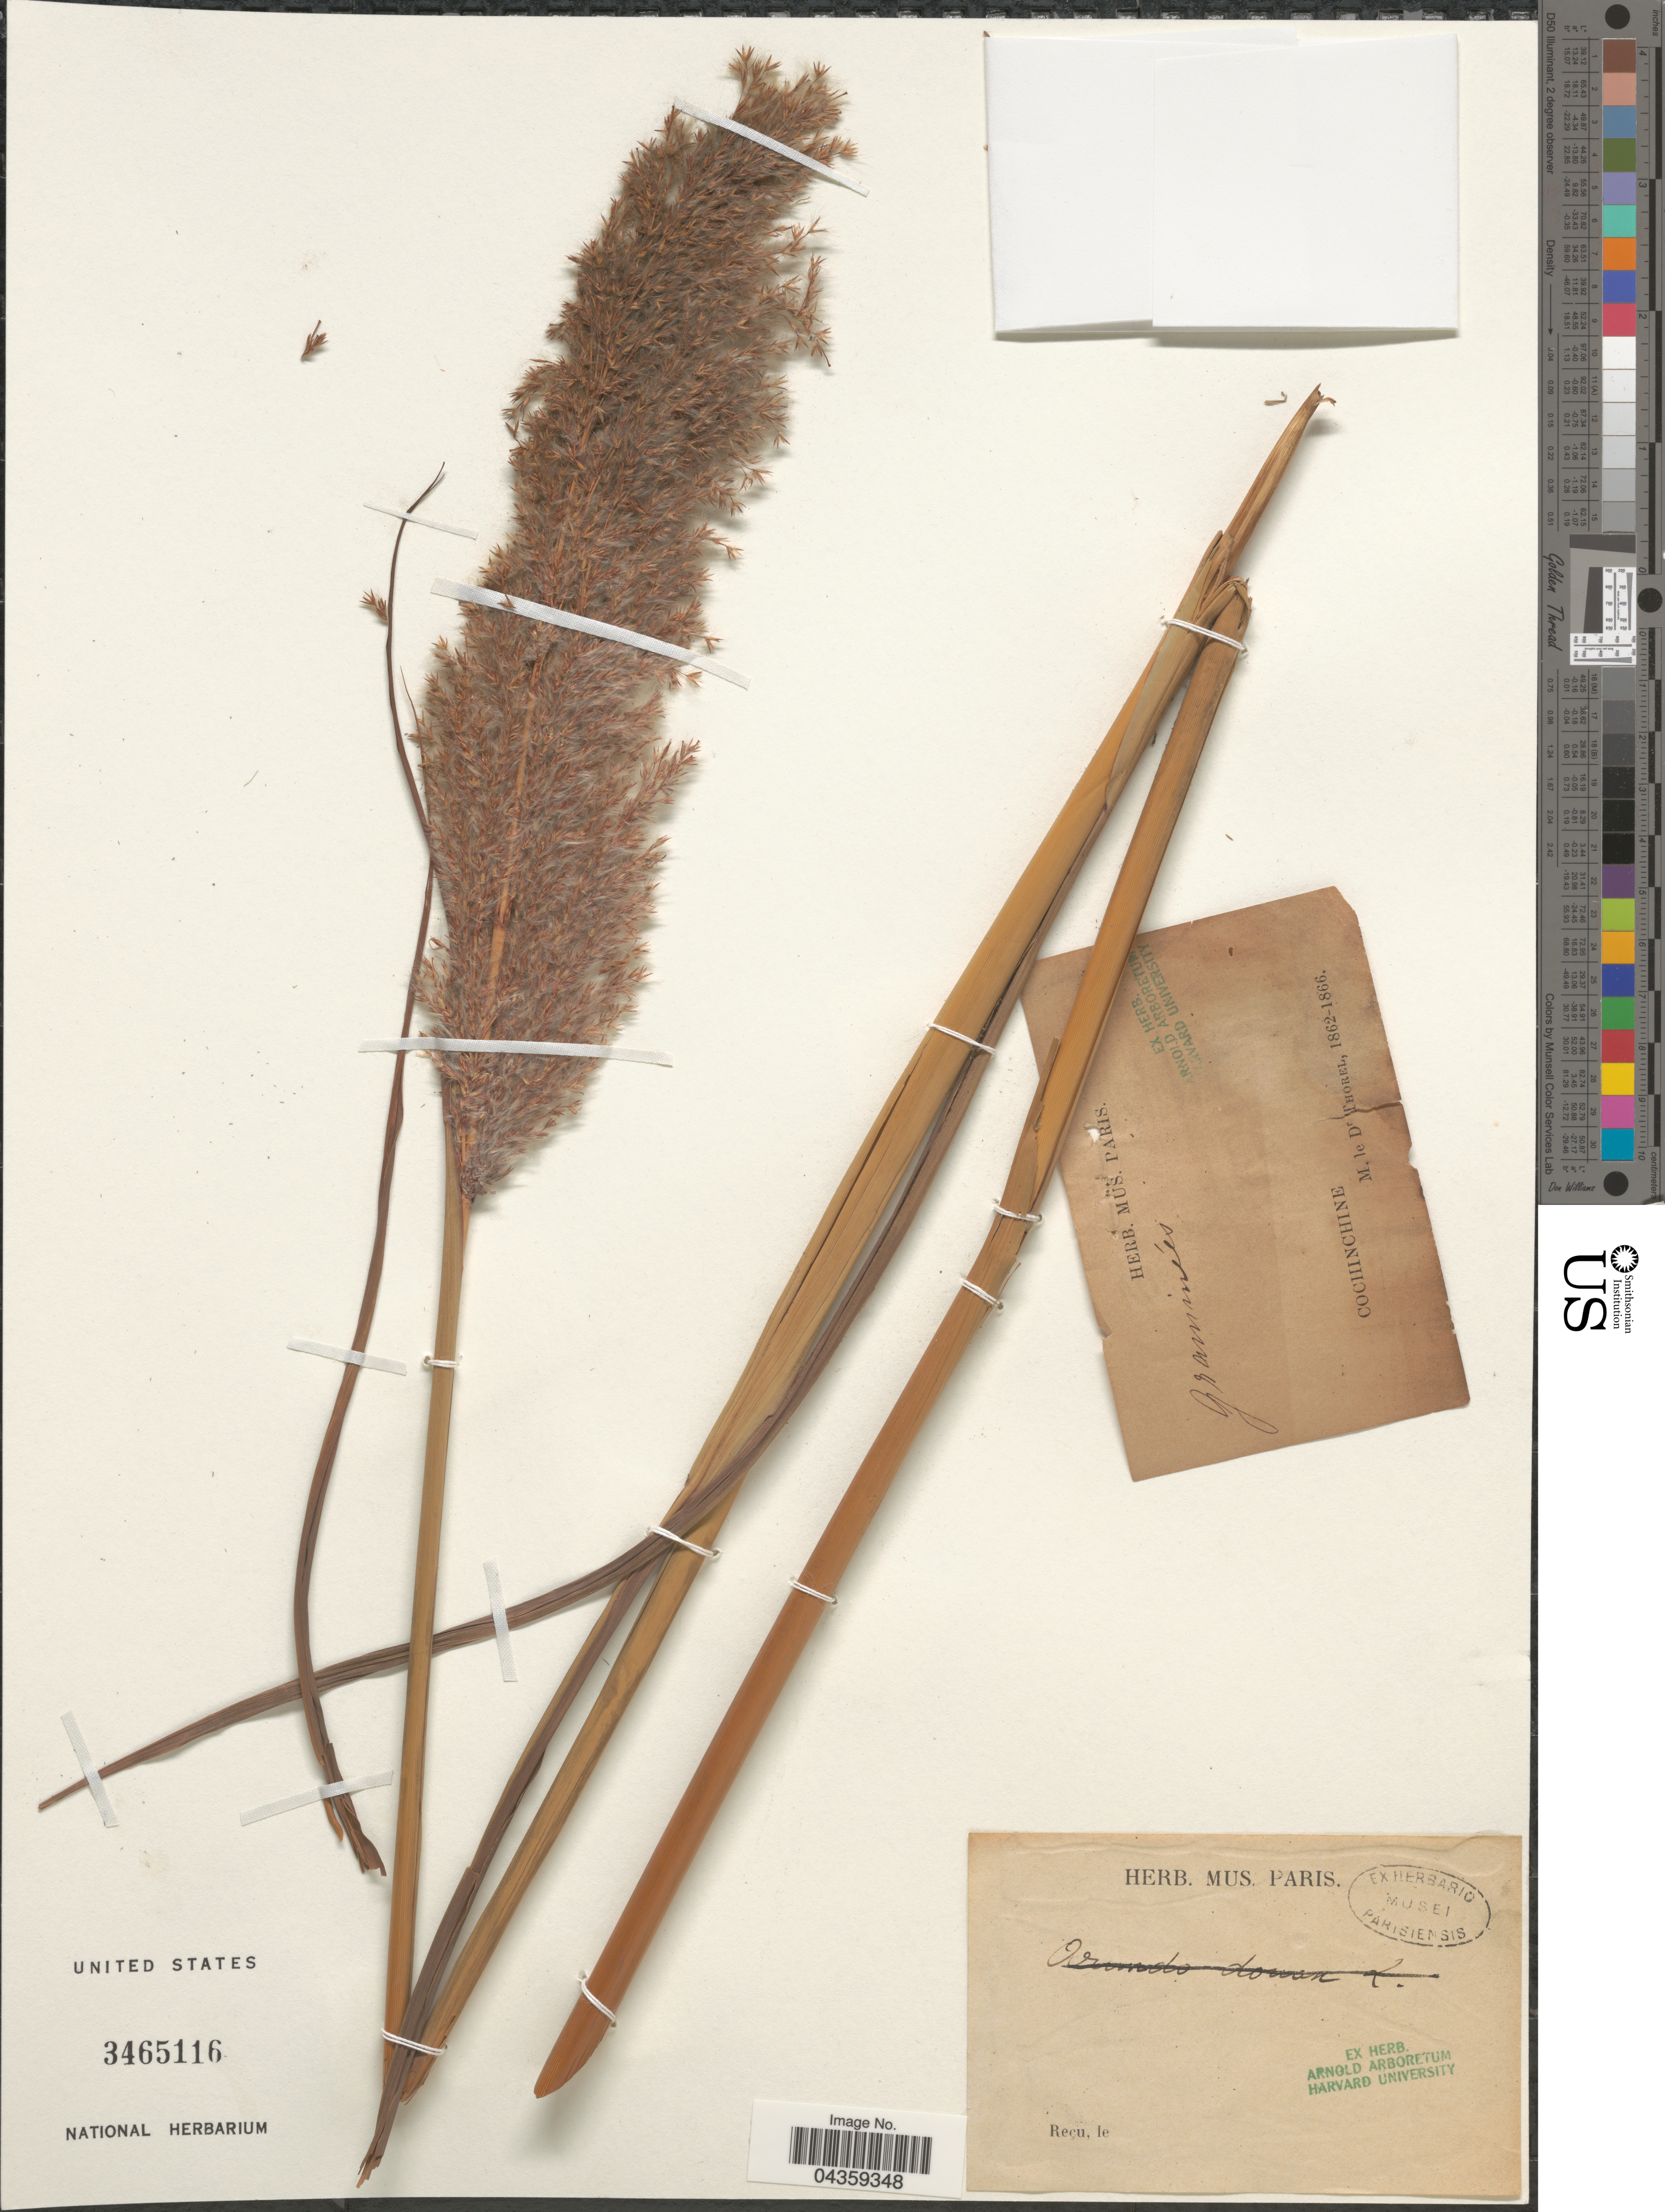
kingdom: Plantae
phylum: Tracheophyta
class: Liliopsida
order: Poales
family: Poaceae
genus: Arundo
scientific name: Arundo donax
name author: L.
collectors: Thorel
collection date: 1862/1866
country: Vietnam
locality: Cochinchine.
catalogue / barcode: US 3465116